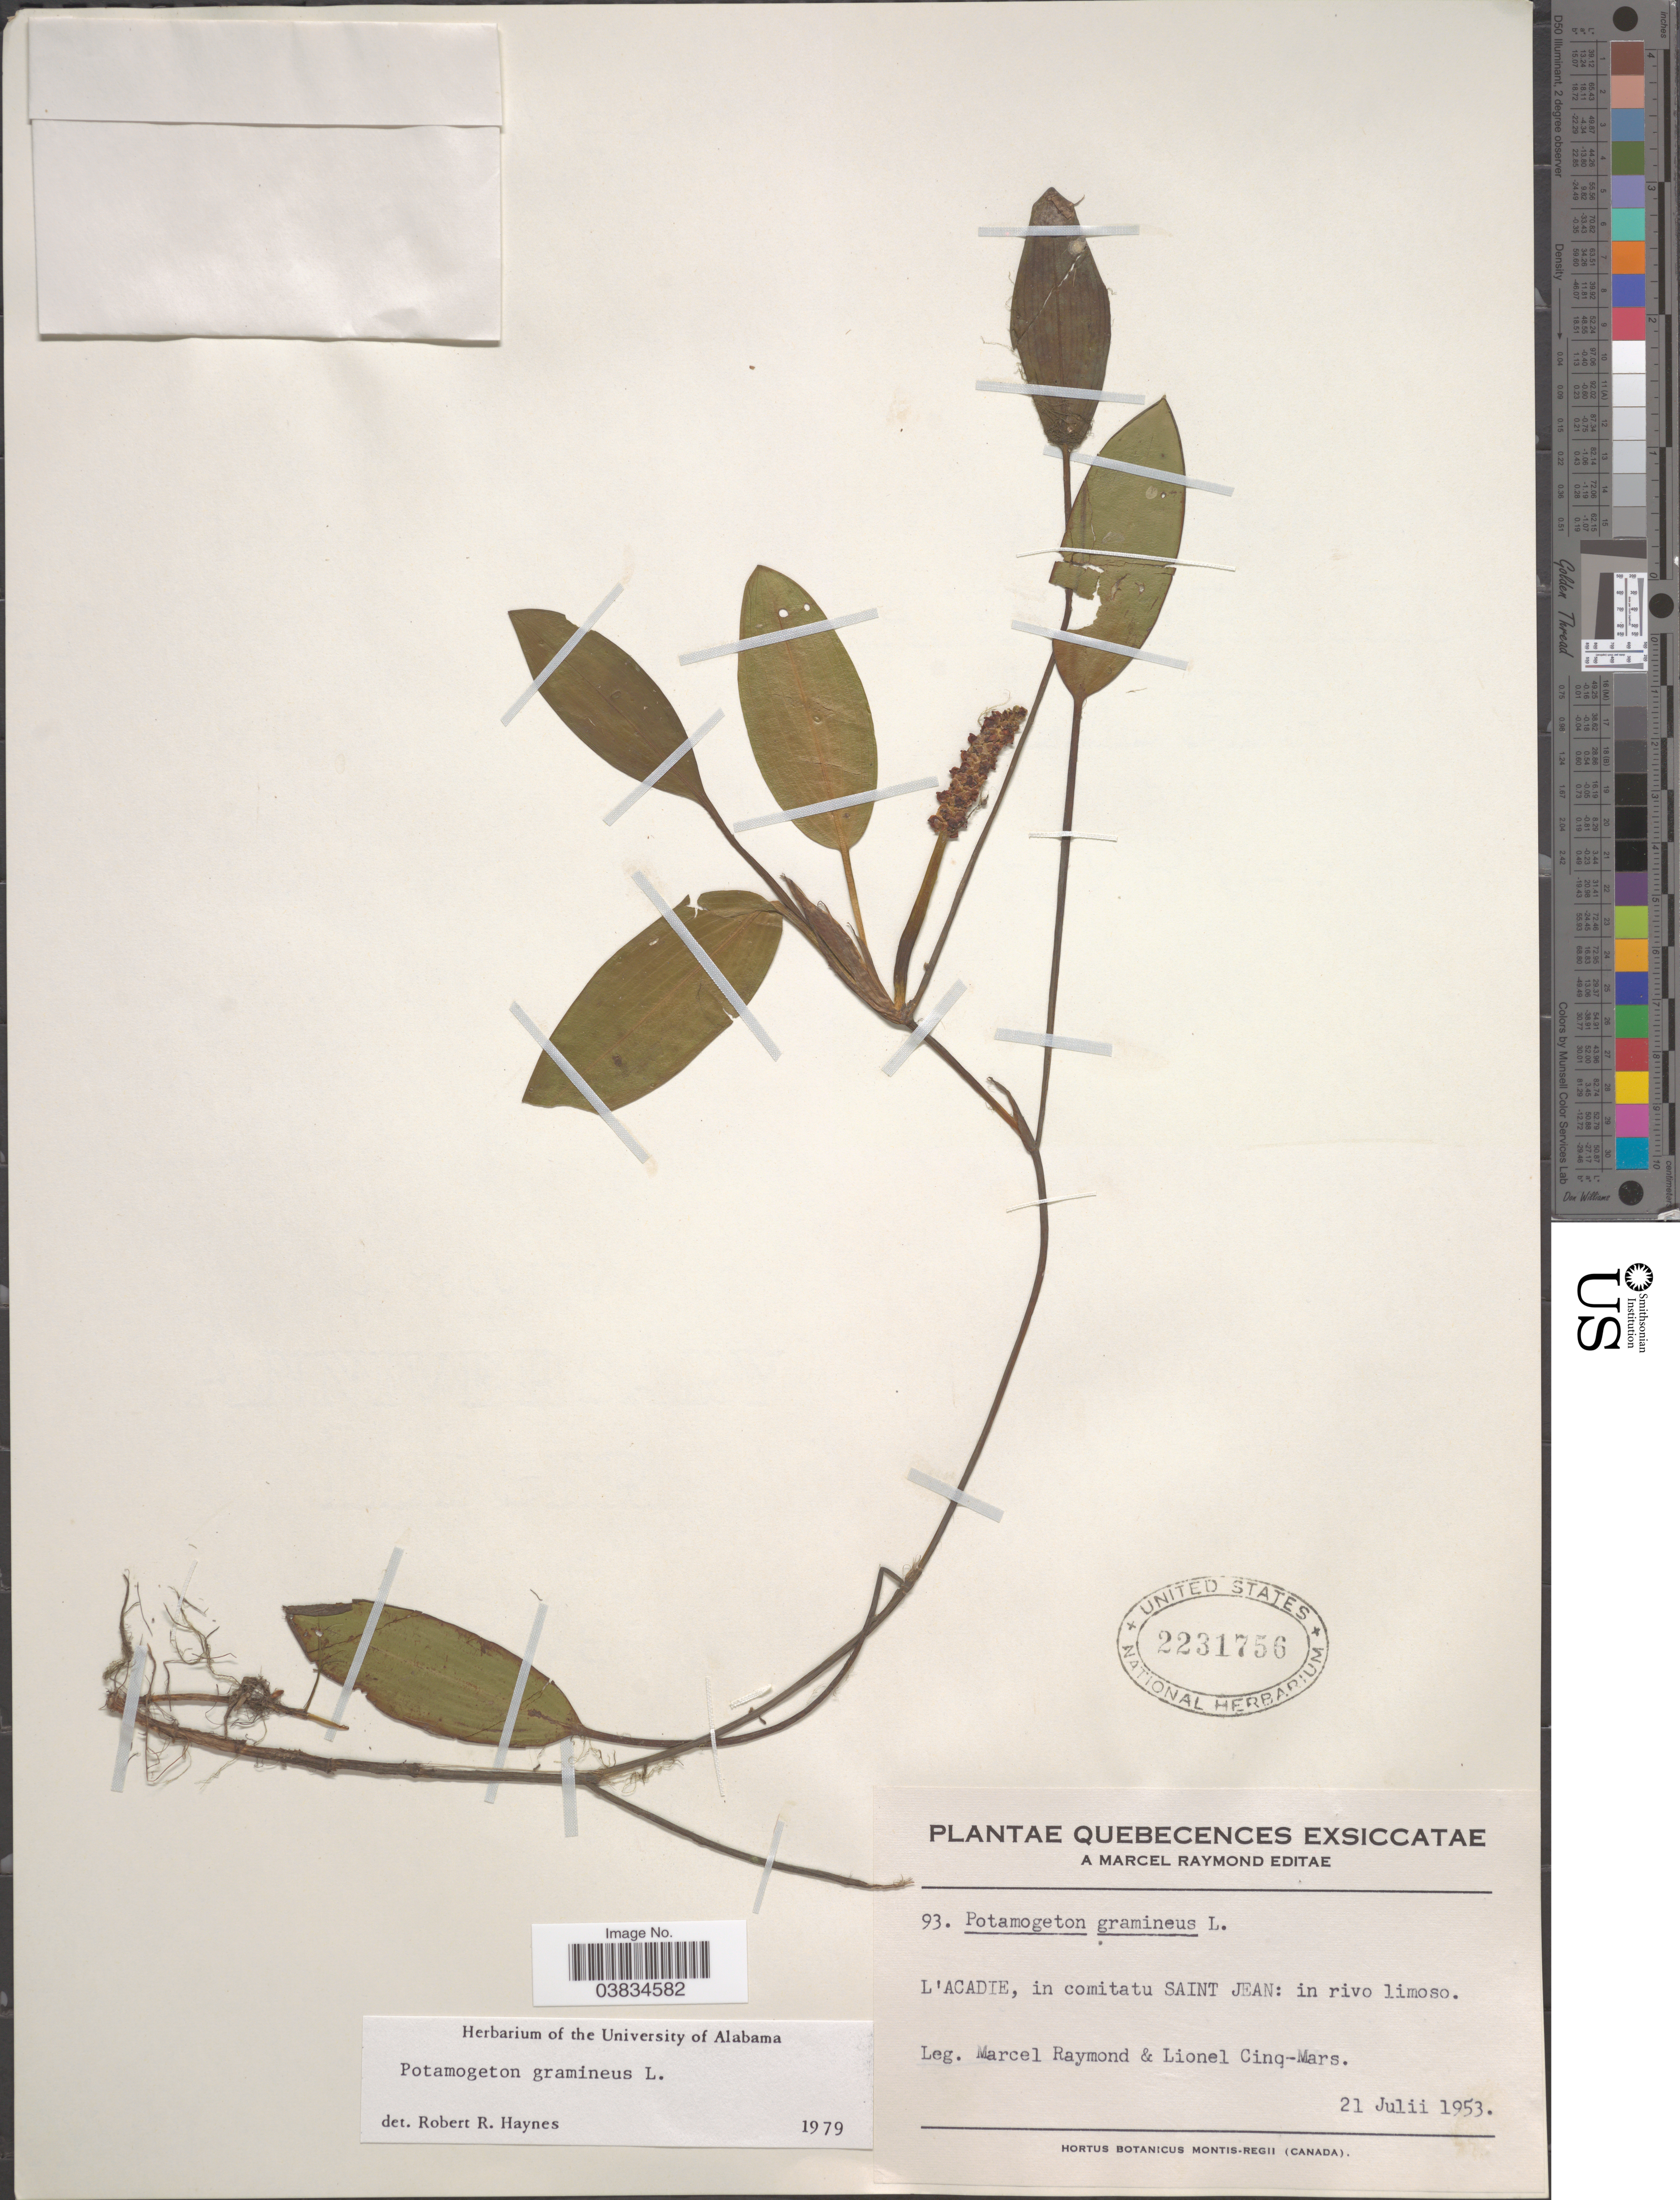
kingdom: Plantae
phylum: Tracheophyta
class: Liliopsida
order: Alismatales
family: Potamogetonaceae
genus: Potamogeton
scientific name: Potamogeton gramineus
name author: L.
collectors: M. Raymond & L. Cinq-Mars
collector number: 93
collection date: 1953-07-21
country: Canada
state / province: Quebec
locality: L'Acadie, in comitatu Saint Jean: in rivo limoso.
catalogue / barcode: US 2231756